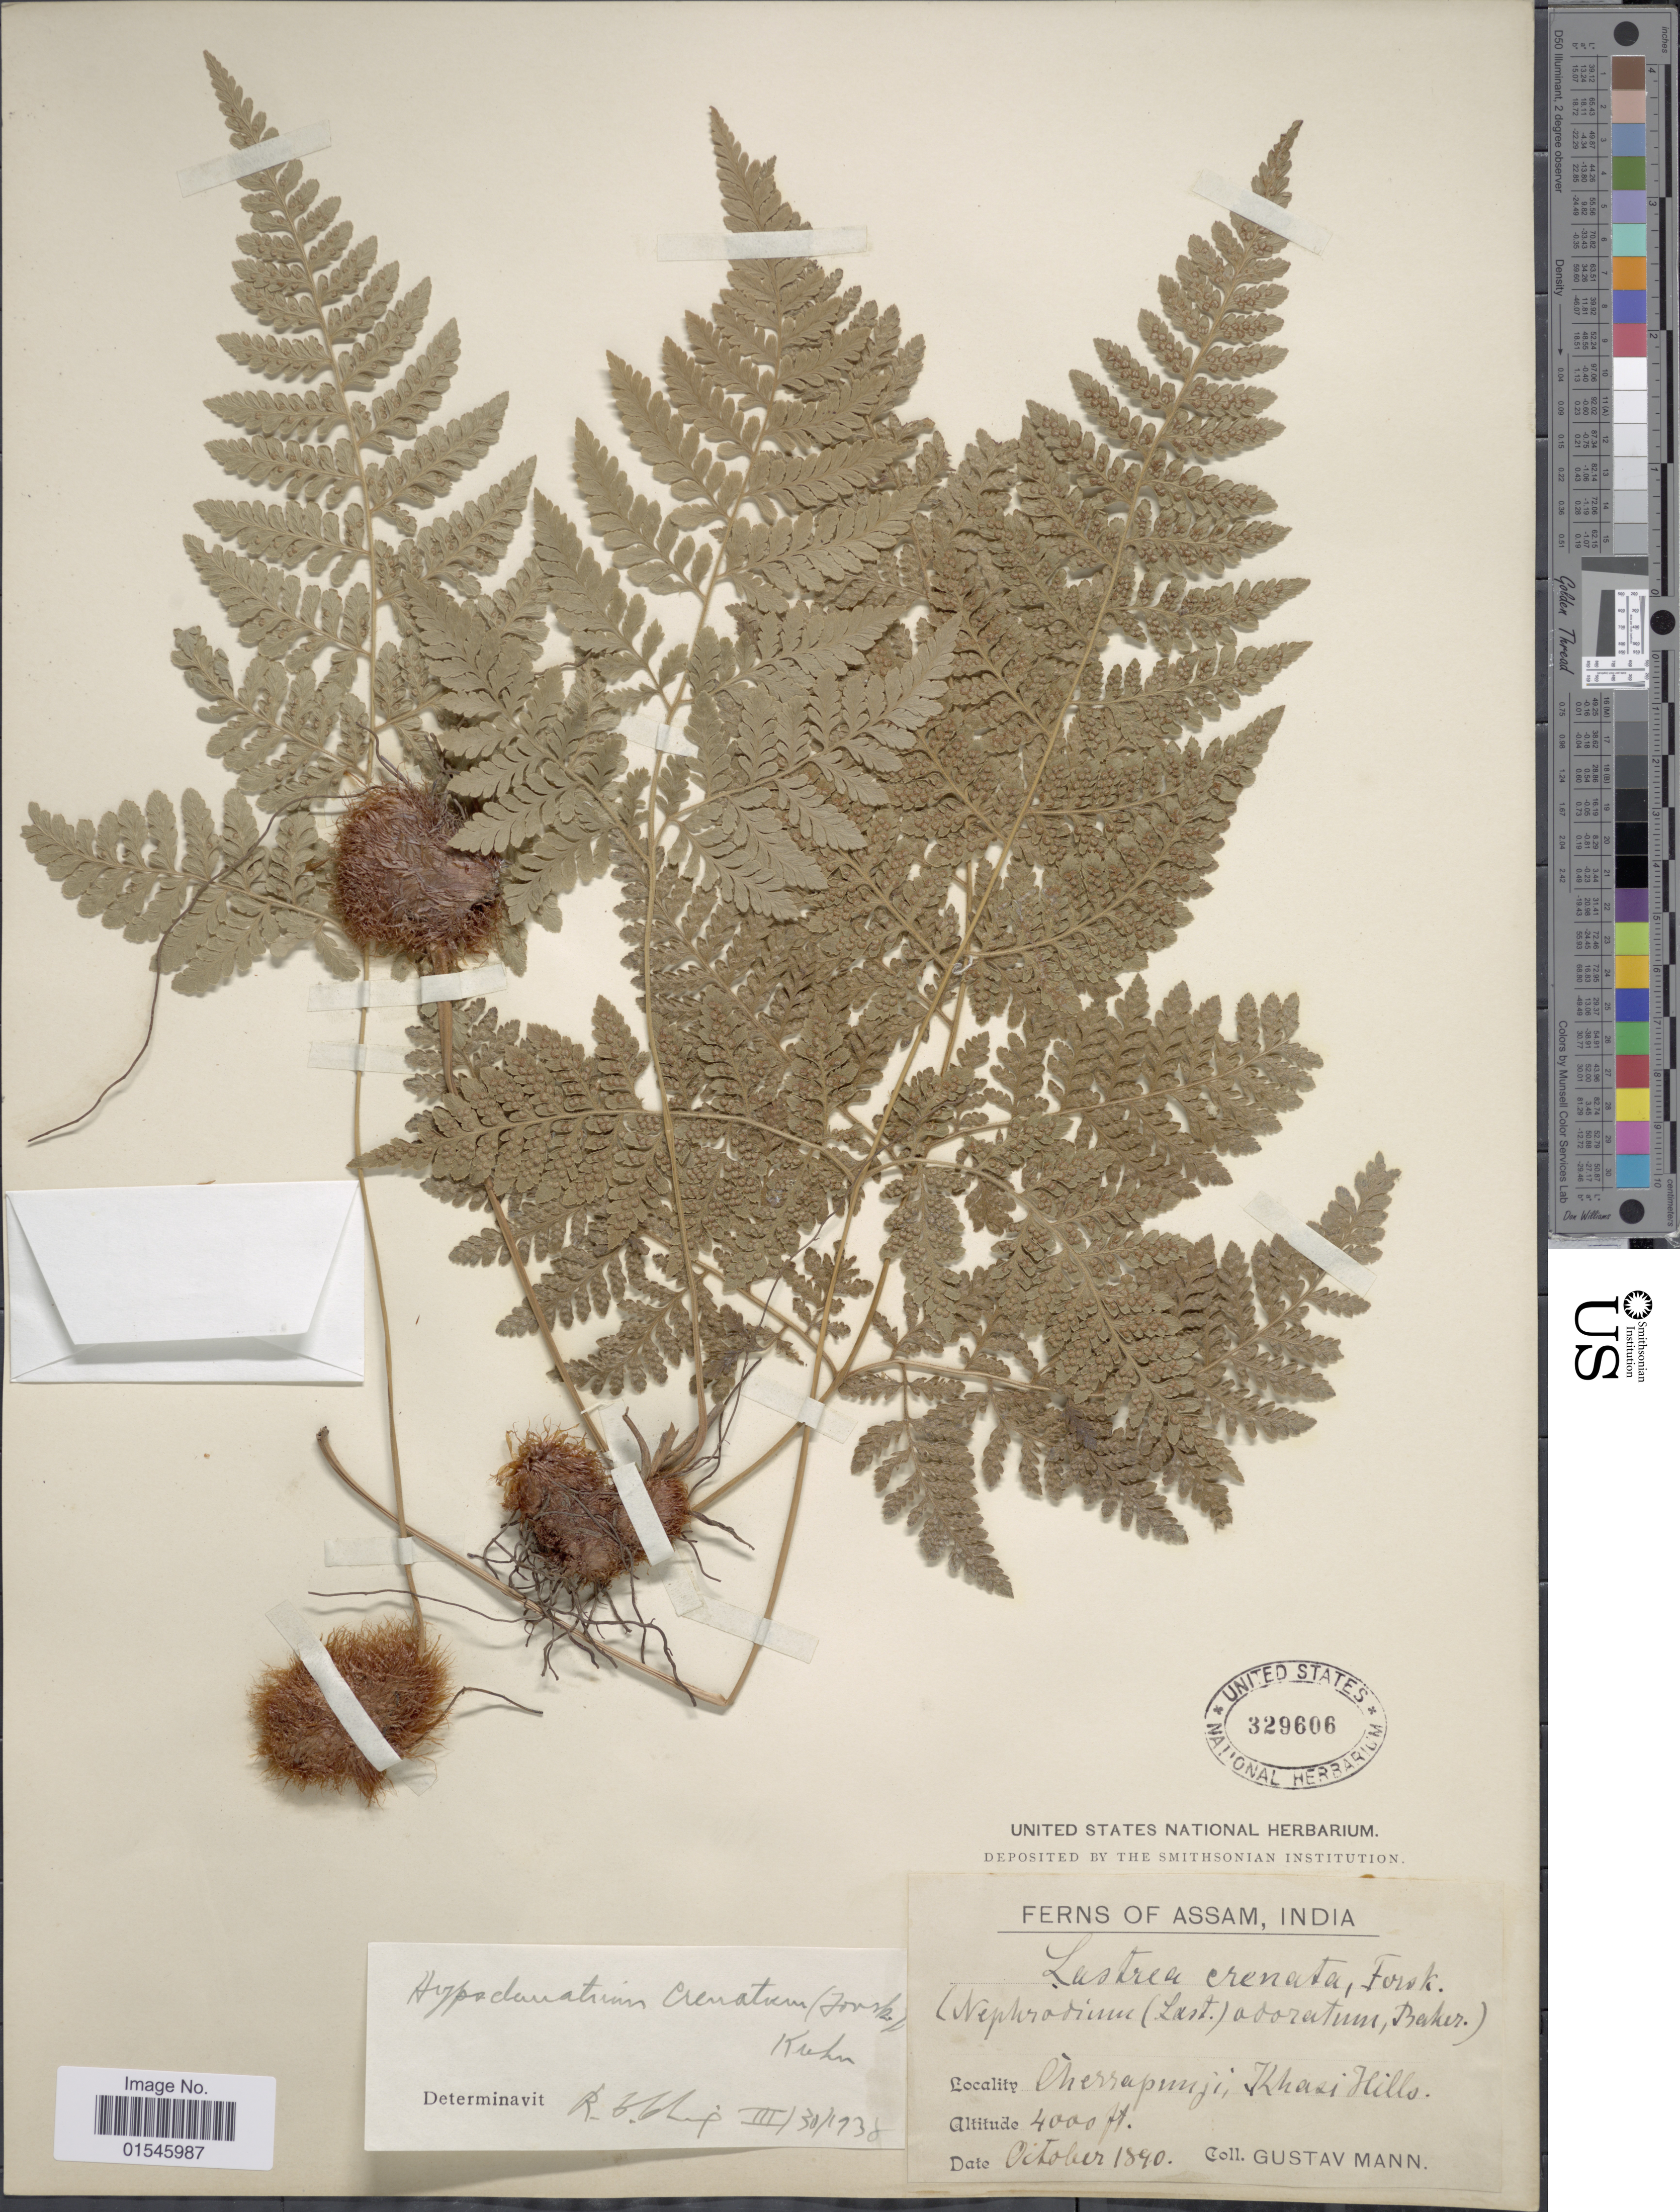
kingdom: Plantae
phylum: Tracheophyta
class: Polypodiopsida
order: Polypodiales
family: Hypodematiaceae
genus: Hypodematium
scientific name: Hypodematium crenatum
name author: (Forssk.) Kuhn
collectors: G. Mann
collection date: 1890-10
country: India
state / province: Meghalaya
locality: Cherrapunji, Khasi Hills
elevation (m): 1219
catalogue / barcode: US 329606